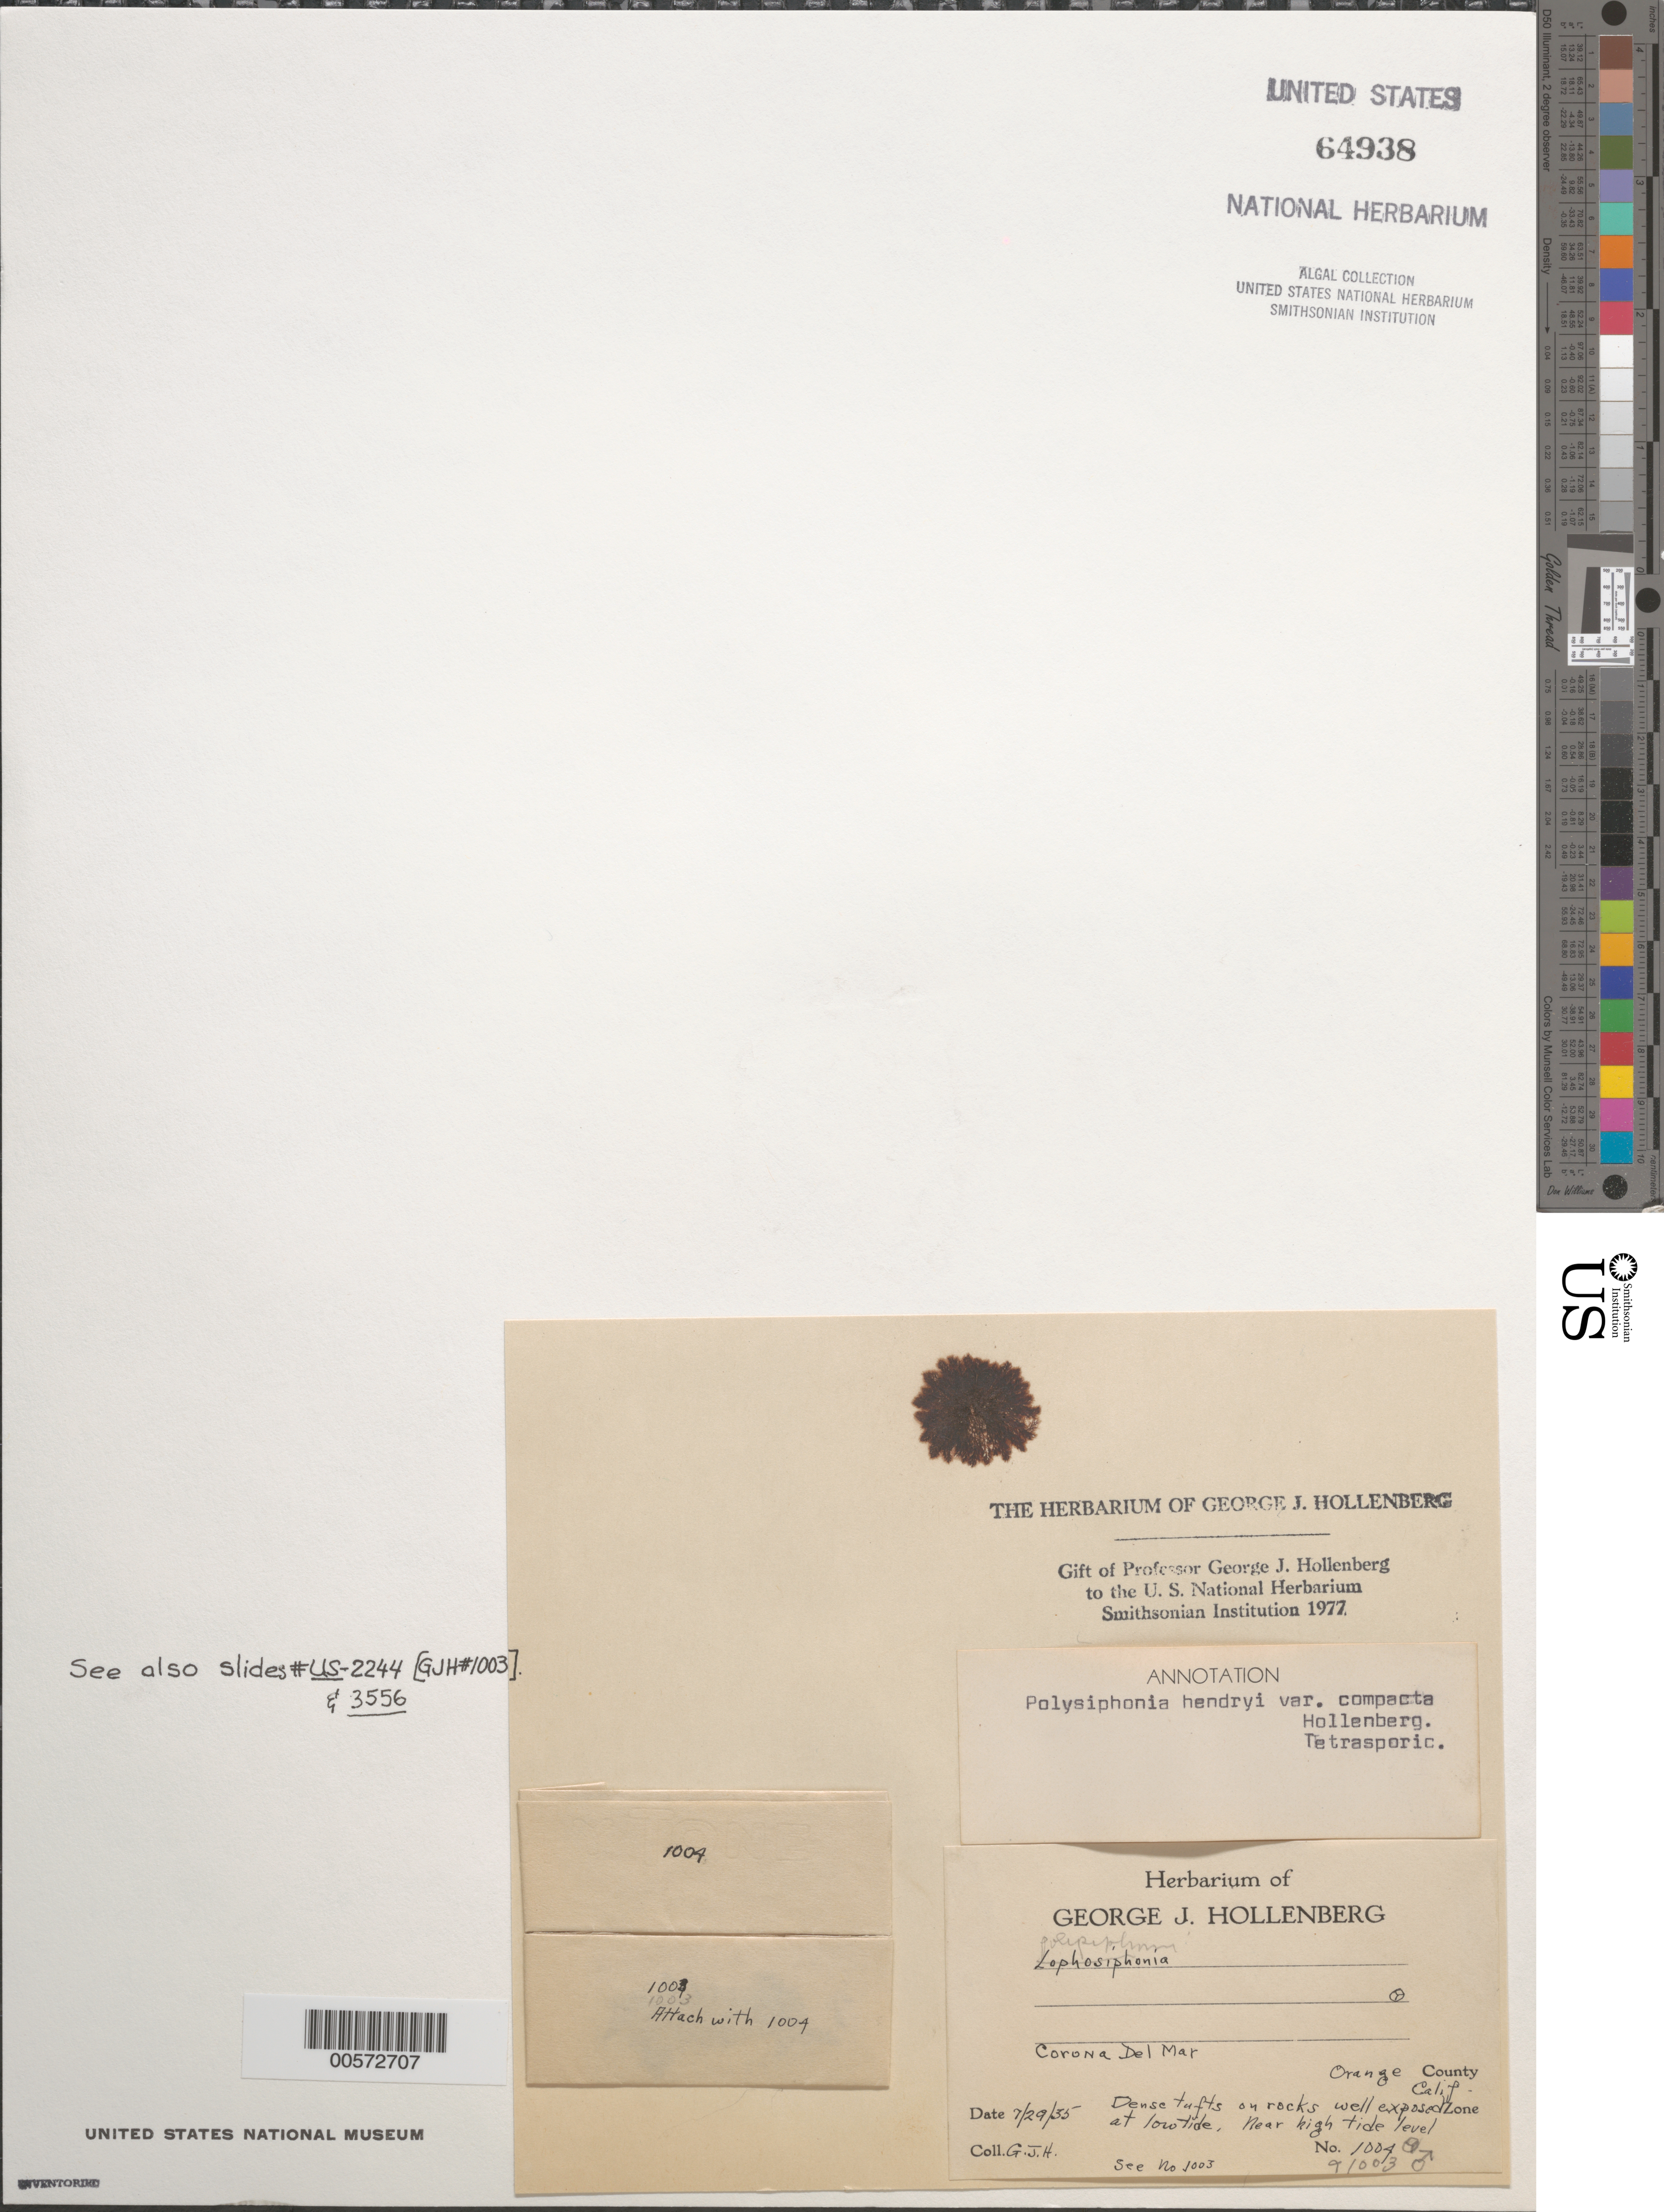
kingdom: Plantae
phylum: Rhodophyta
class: Florideophyceae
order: Ceramiales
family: Rhodomelaceae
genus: Vertebrata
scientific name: Vertebrata hendryi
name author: (N.L. Gardner) Savoie & G.W. Saunders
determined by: Algae name updating Project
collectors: G. Hollenberg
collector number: GJH 1003 & GJH 1004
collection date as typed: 29 Jul 1935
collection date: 1935-07-29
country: United States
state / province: California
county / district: Orange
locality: Corona del Mar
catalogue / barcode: US 64938